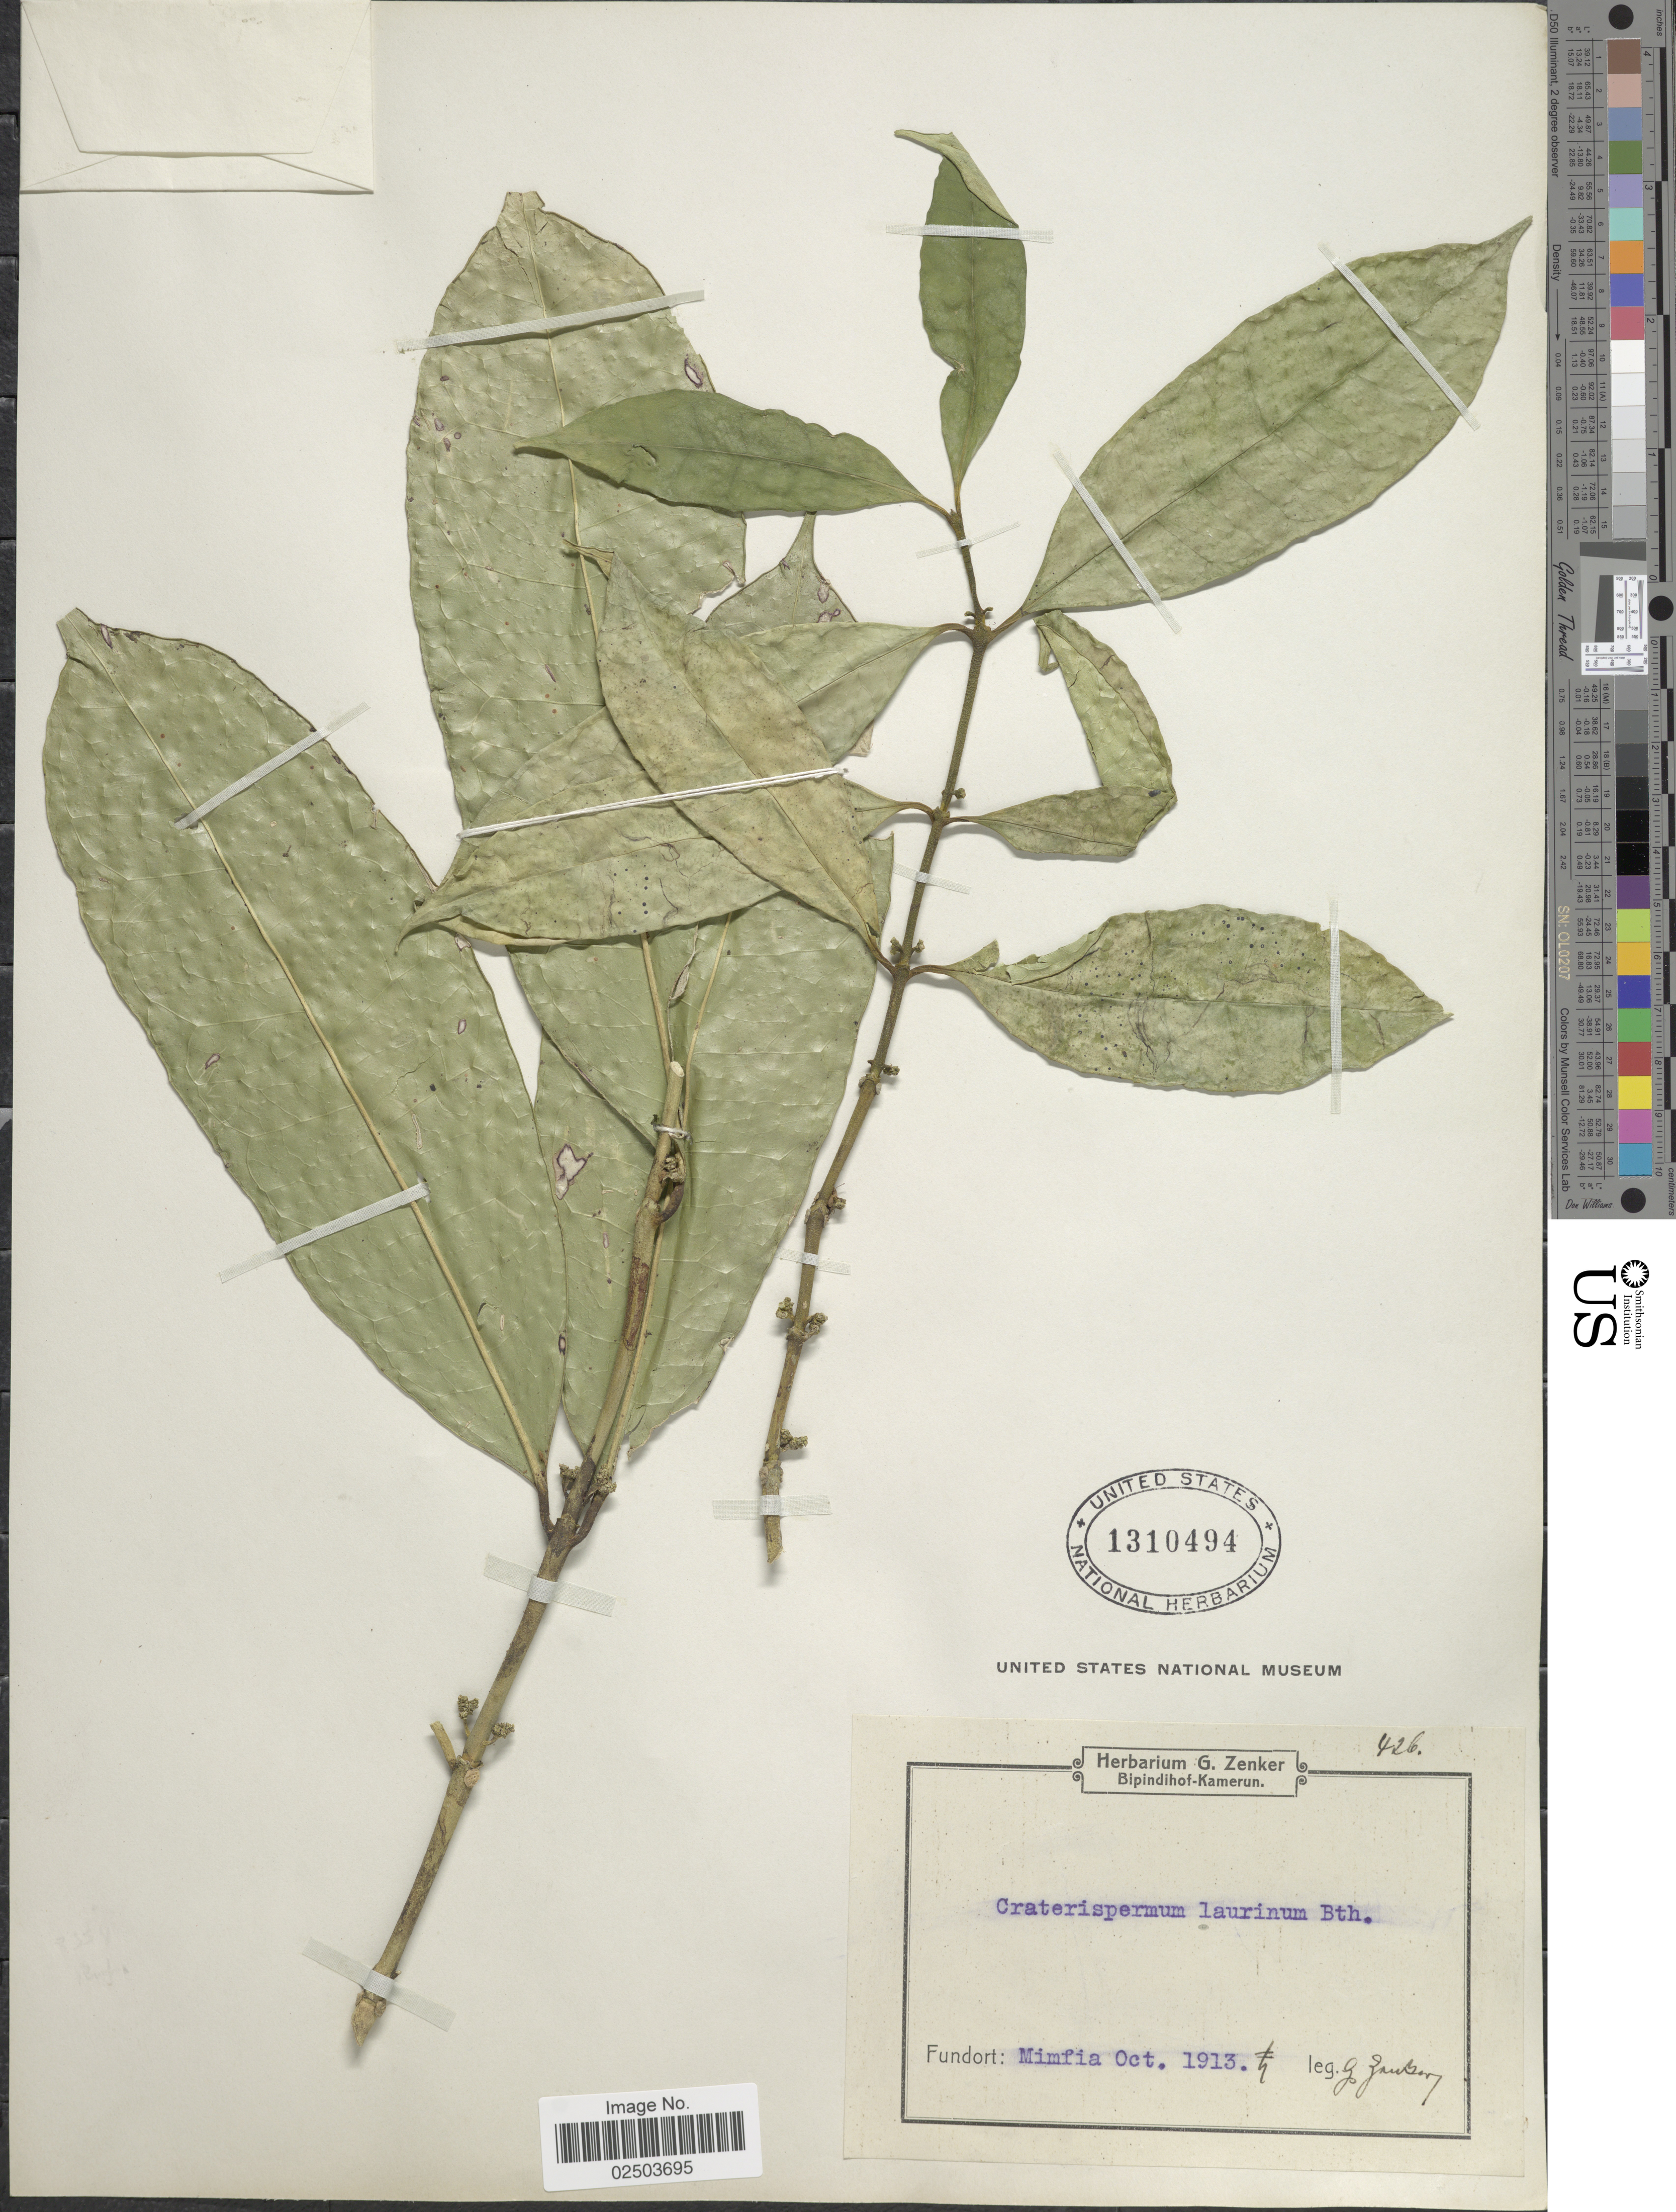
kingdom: Plantae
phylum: Tracheophyta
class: Magnoliopsida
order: Gentianales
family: Rubiaceae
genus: Craterispermum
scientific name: Craterispermum laurinum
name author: (Poir.) Benth.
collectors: G. A. Zenker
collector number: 426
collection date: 1913-10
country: Cameroon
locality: Mimfia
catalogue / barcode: US 1310494